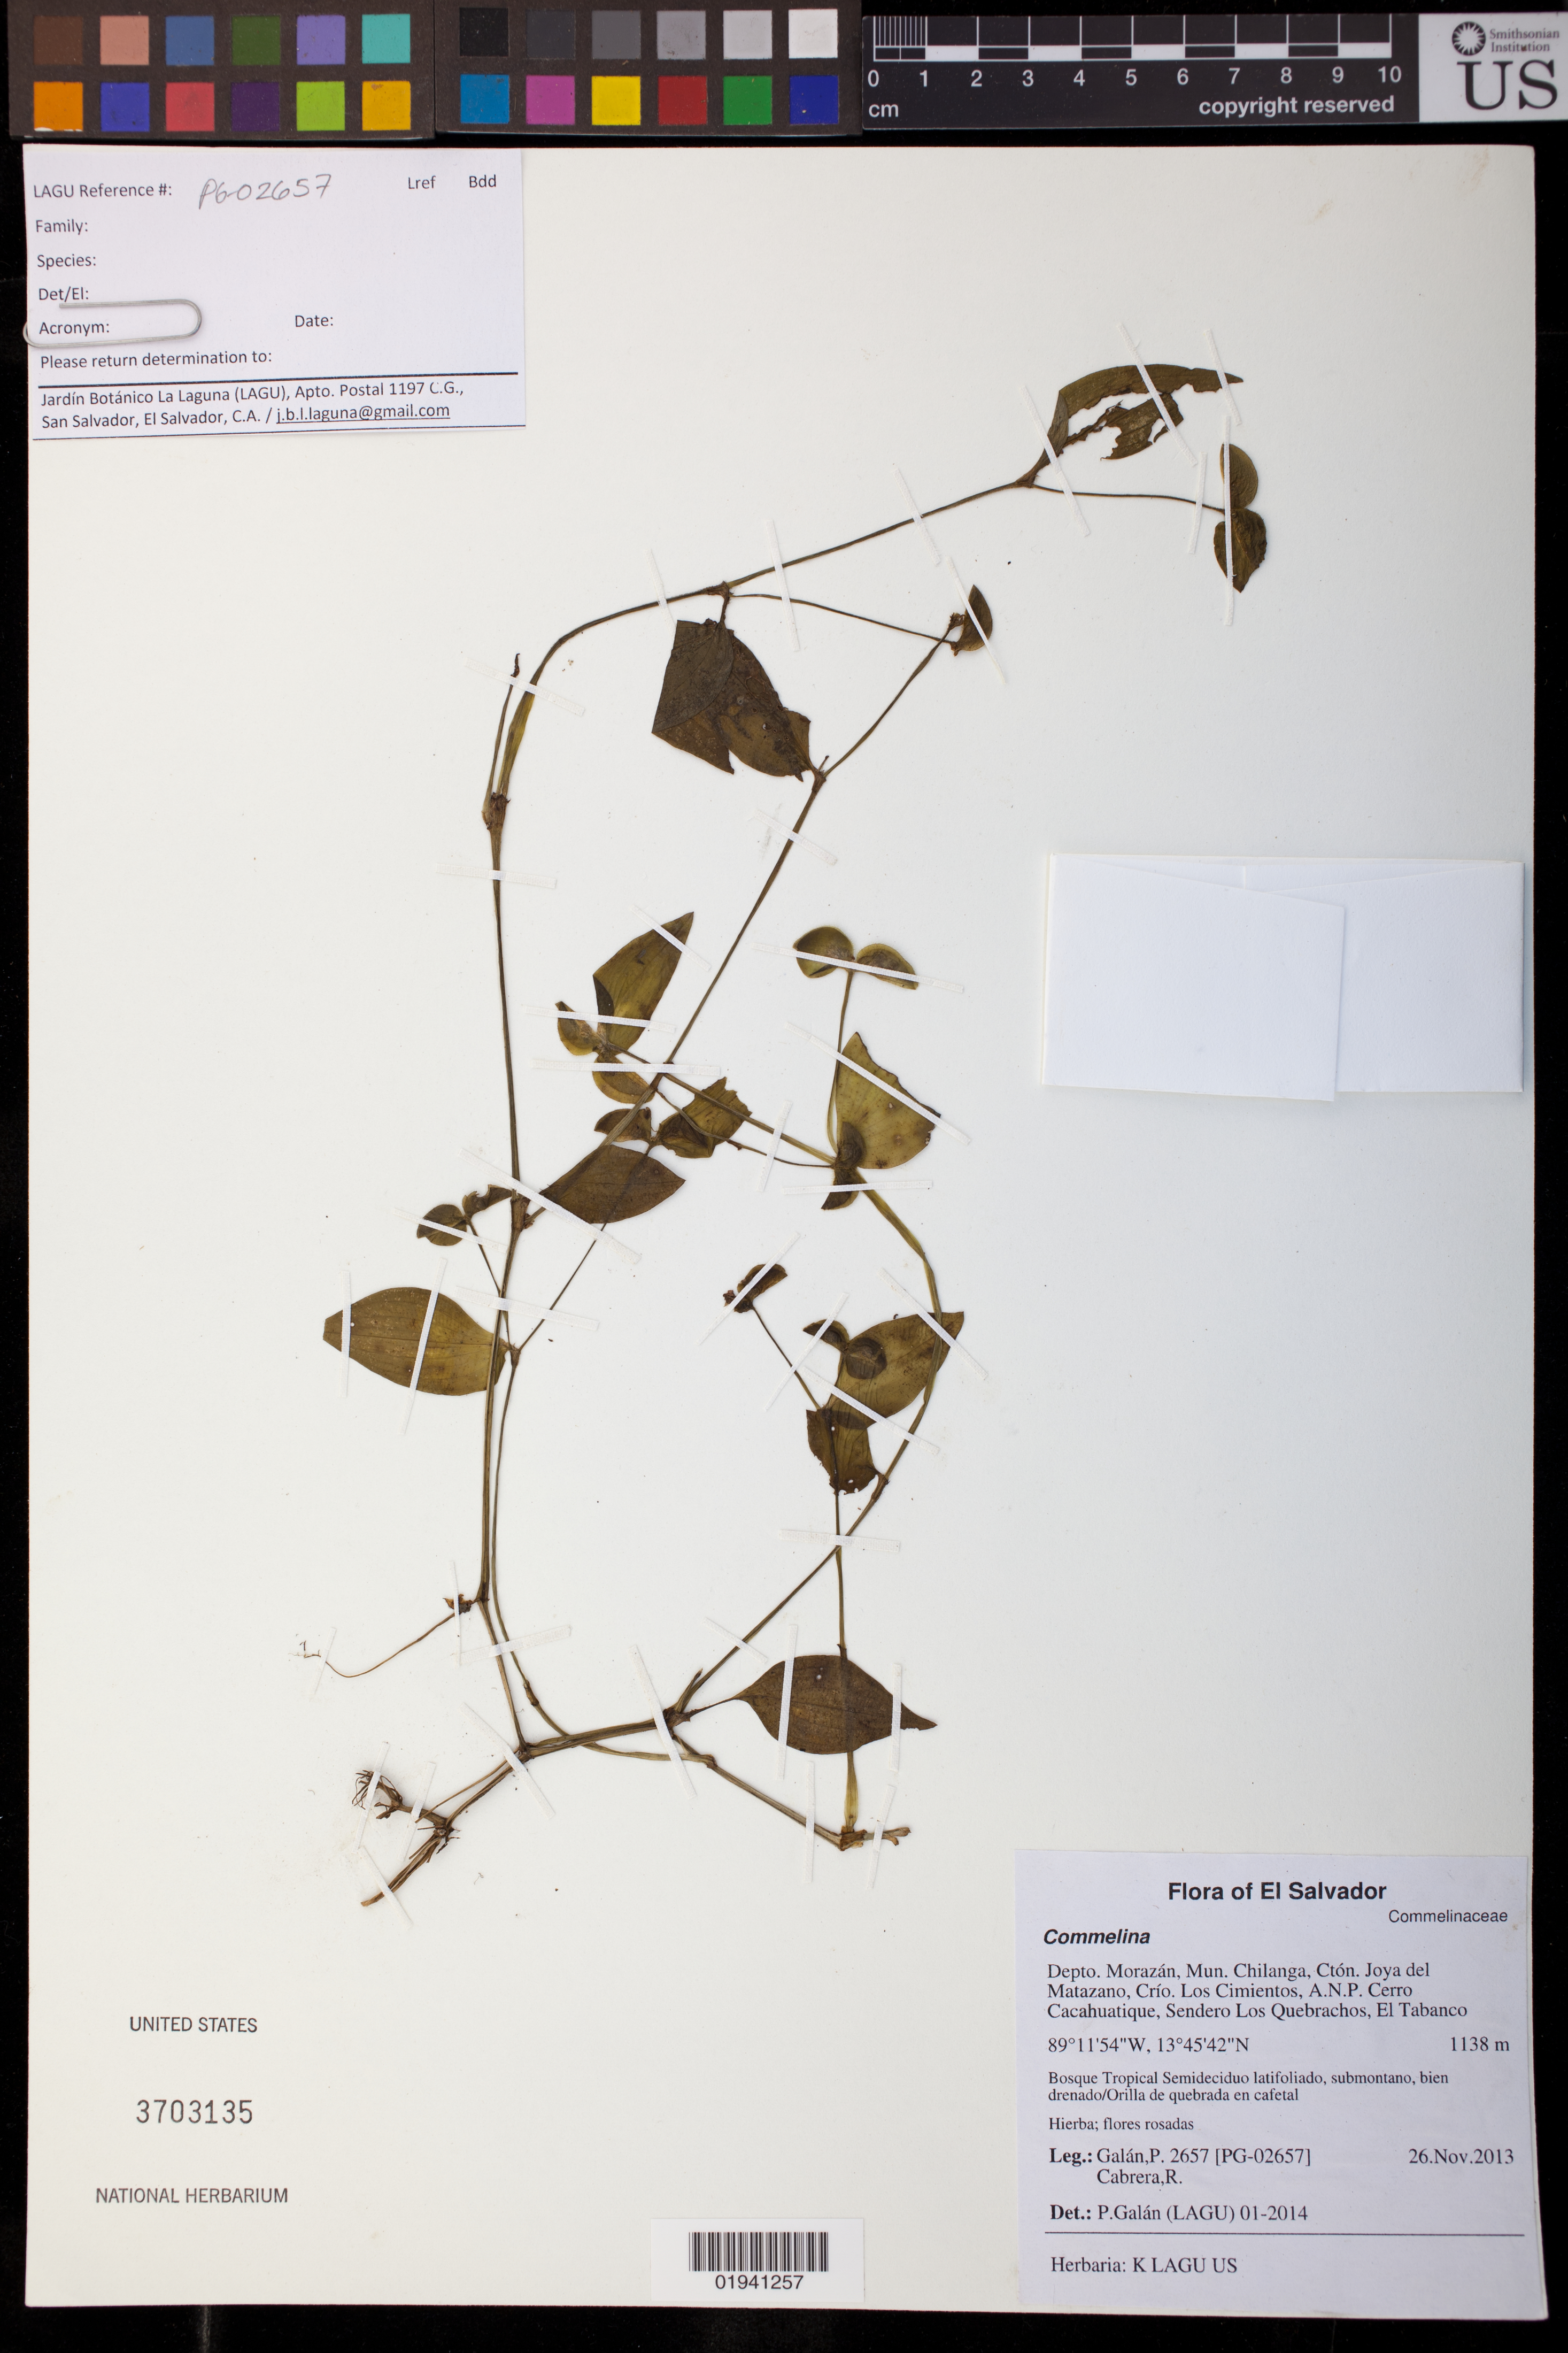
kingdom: Plantae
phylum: Tracheophyta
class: Liliopsida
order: Commelinales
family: Commelinaceae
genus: Commelina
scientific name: Commelina sp.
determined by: Galan, P.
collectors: P. Galan & R. Cabrera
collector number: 2657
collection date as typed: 26.Nov.2013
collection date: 2013-11-26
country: El Salvador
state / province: Morazán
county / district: Chilanga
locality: Cton. Joya del Matazano, Crio. Los Cimientos, A.N.P. Cerro Cacahuatique, Sendero Los Quebrachos, El Tabanco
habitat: Bosque Tropical Semideciduo, submontano, bien drenado/Orilla de quebrada en cafetal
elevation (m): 1138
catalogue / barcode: US 3703135